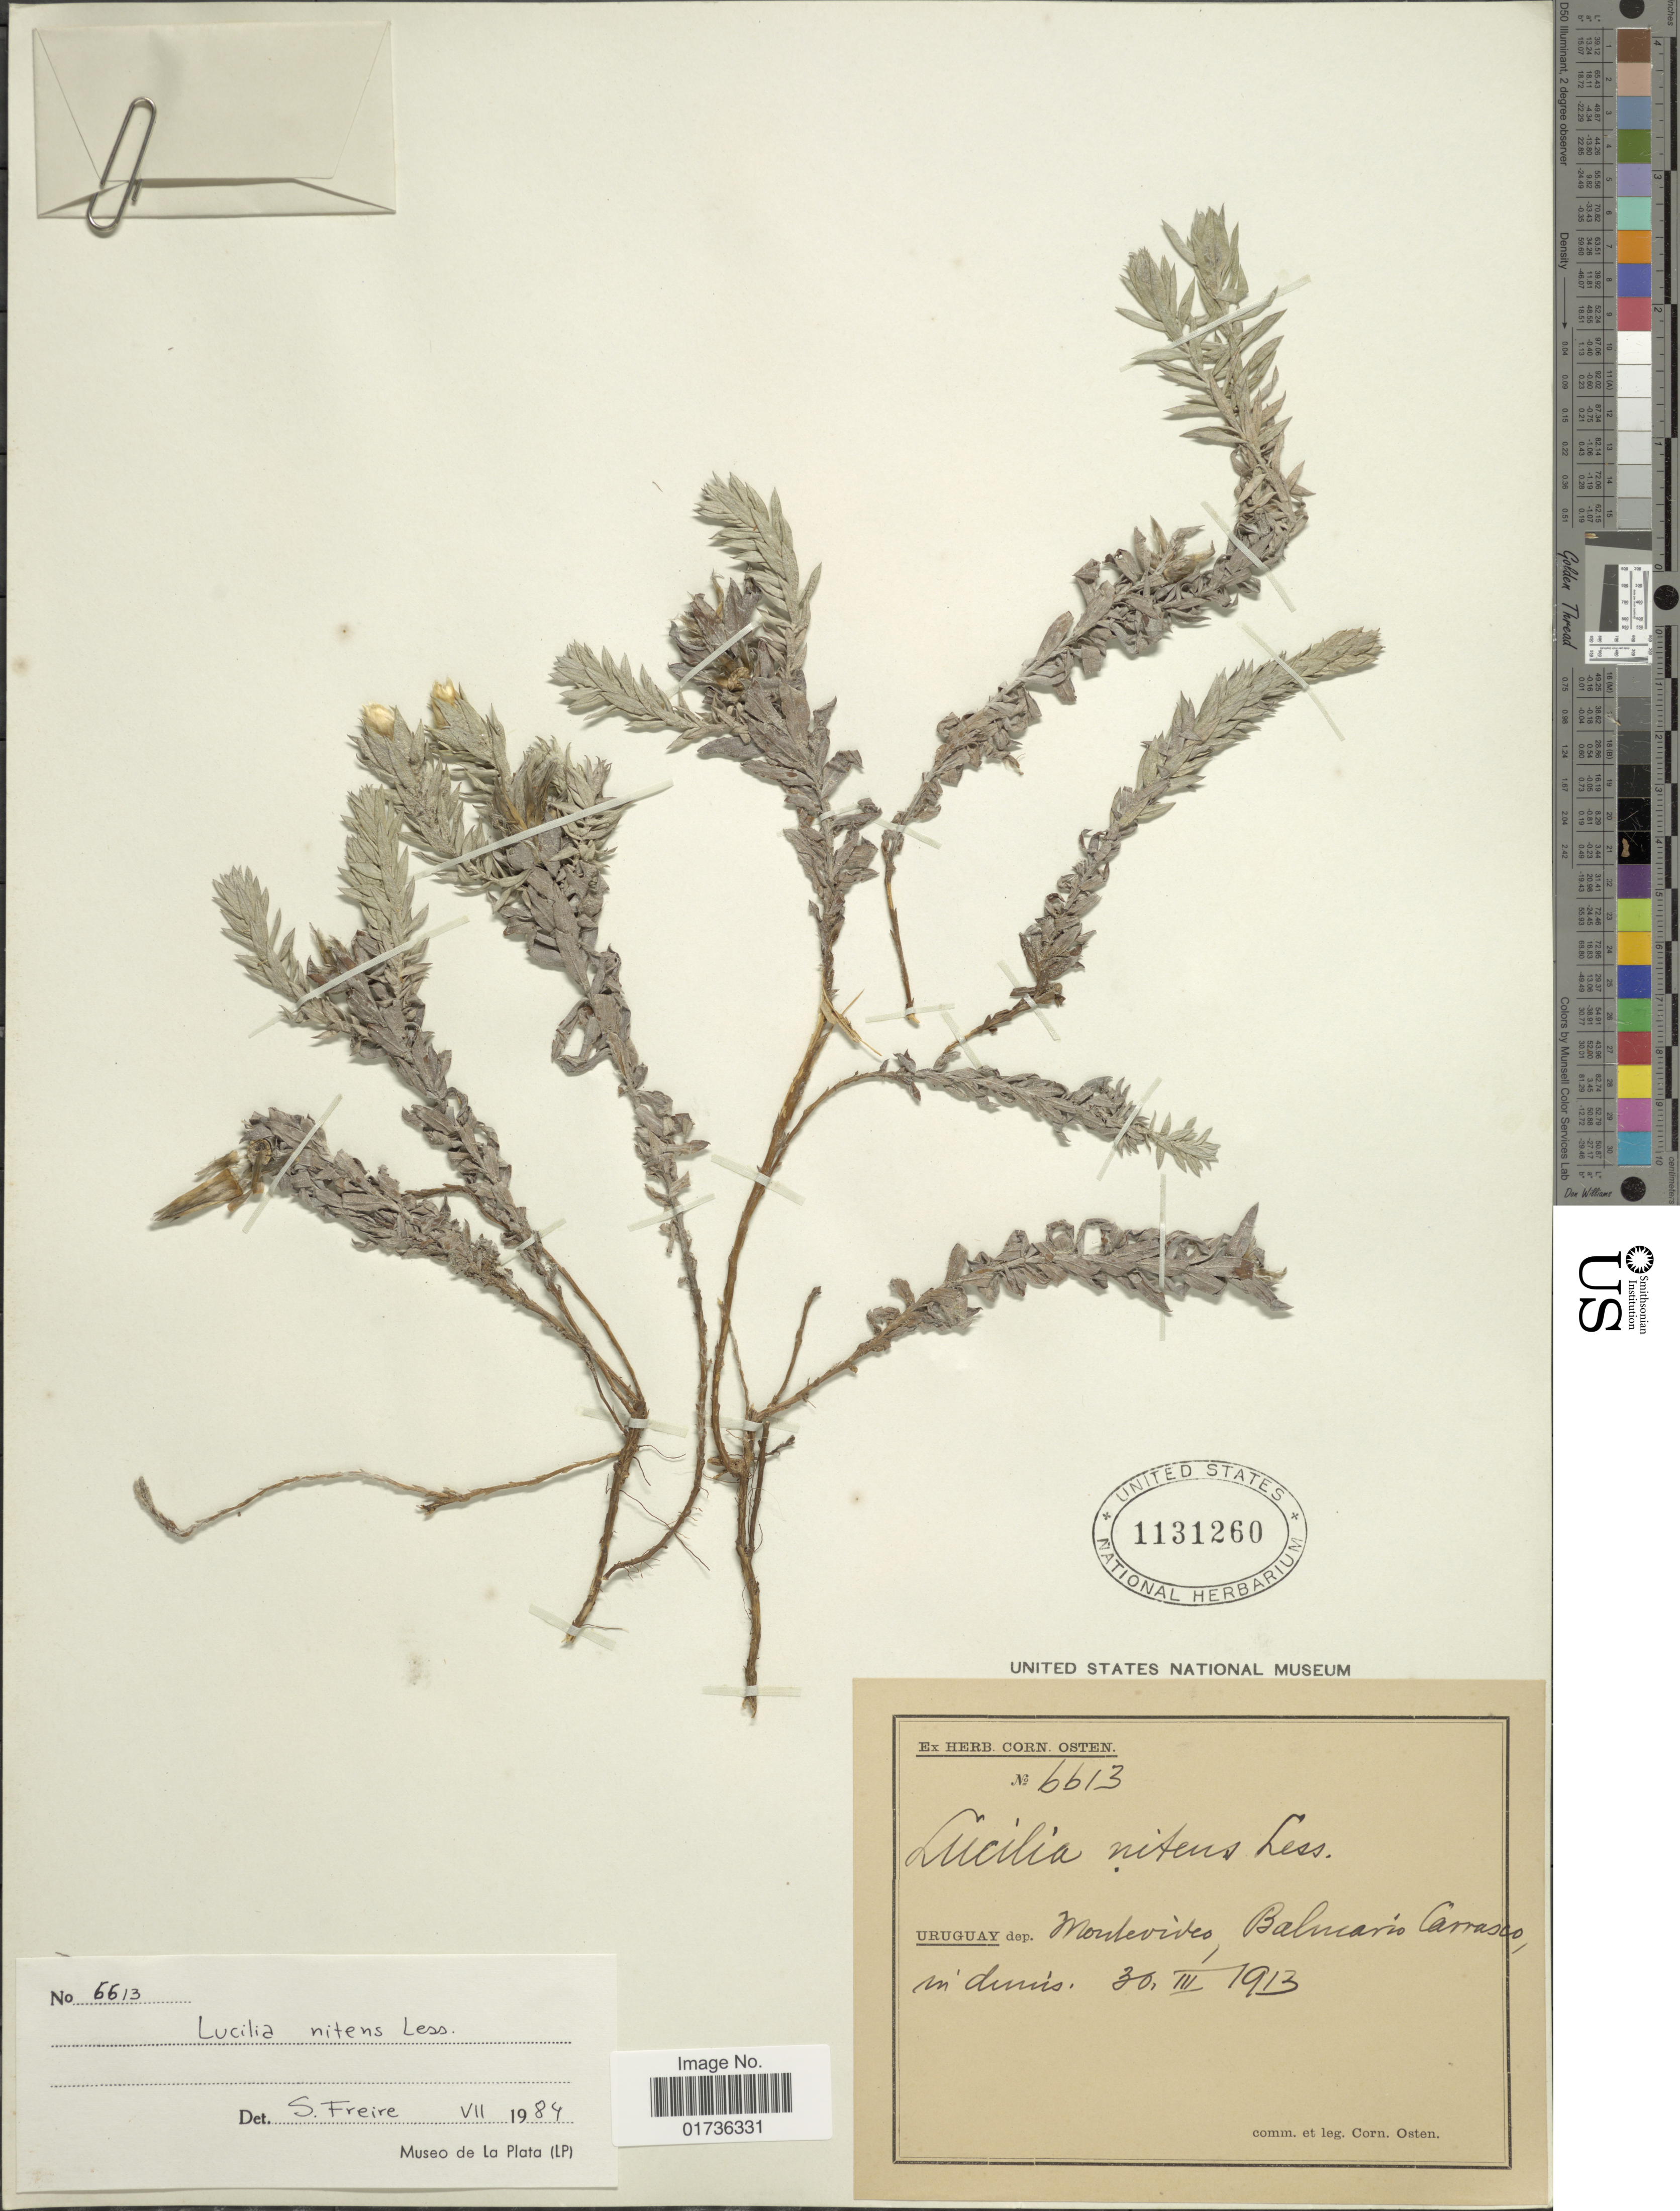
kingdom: Plantae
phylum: Tracheophyta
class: Magnoliopsida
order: Asterales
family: Asteraceae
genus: Lucilia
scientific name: Lucilia nitens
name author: Less.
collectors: C. Osten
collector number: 6613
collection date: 1913-03-30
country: Uruguay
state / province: Montevideo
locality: Dep. Montevideo, Balmario Carrasco in dunis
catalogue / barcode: US 1131260